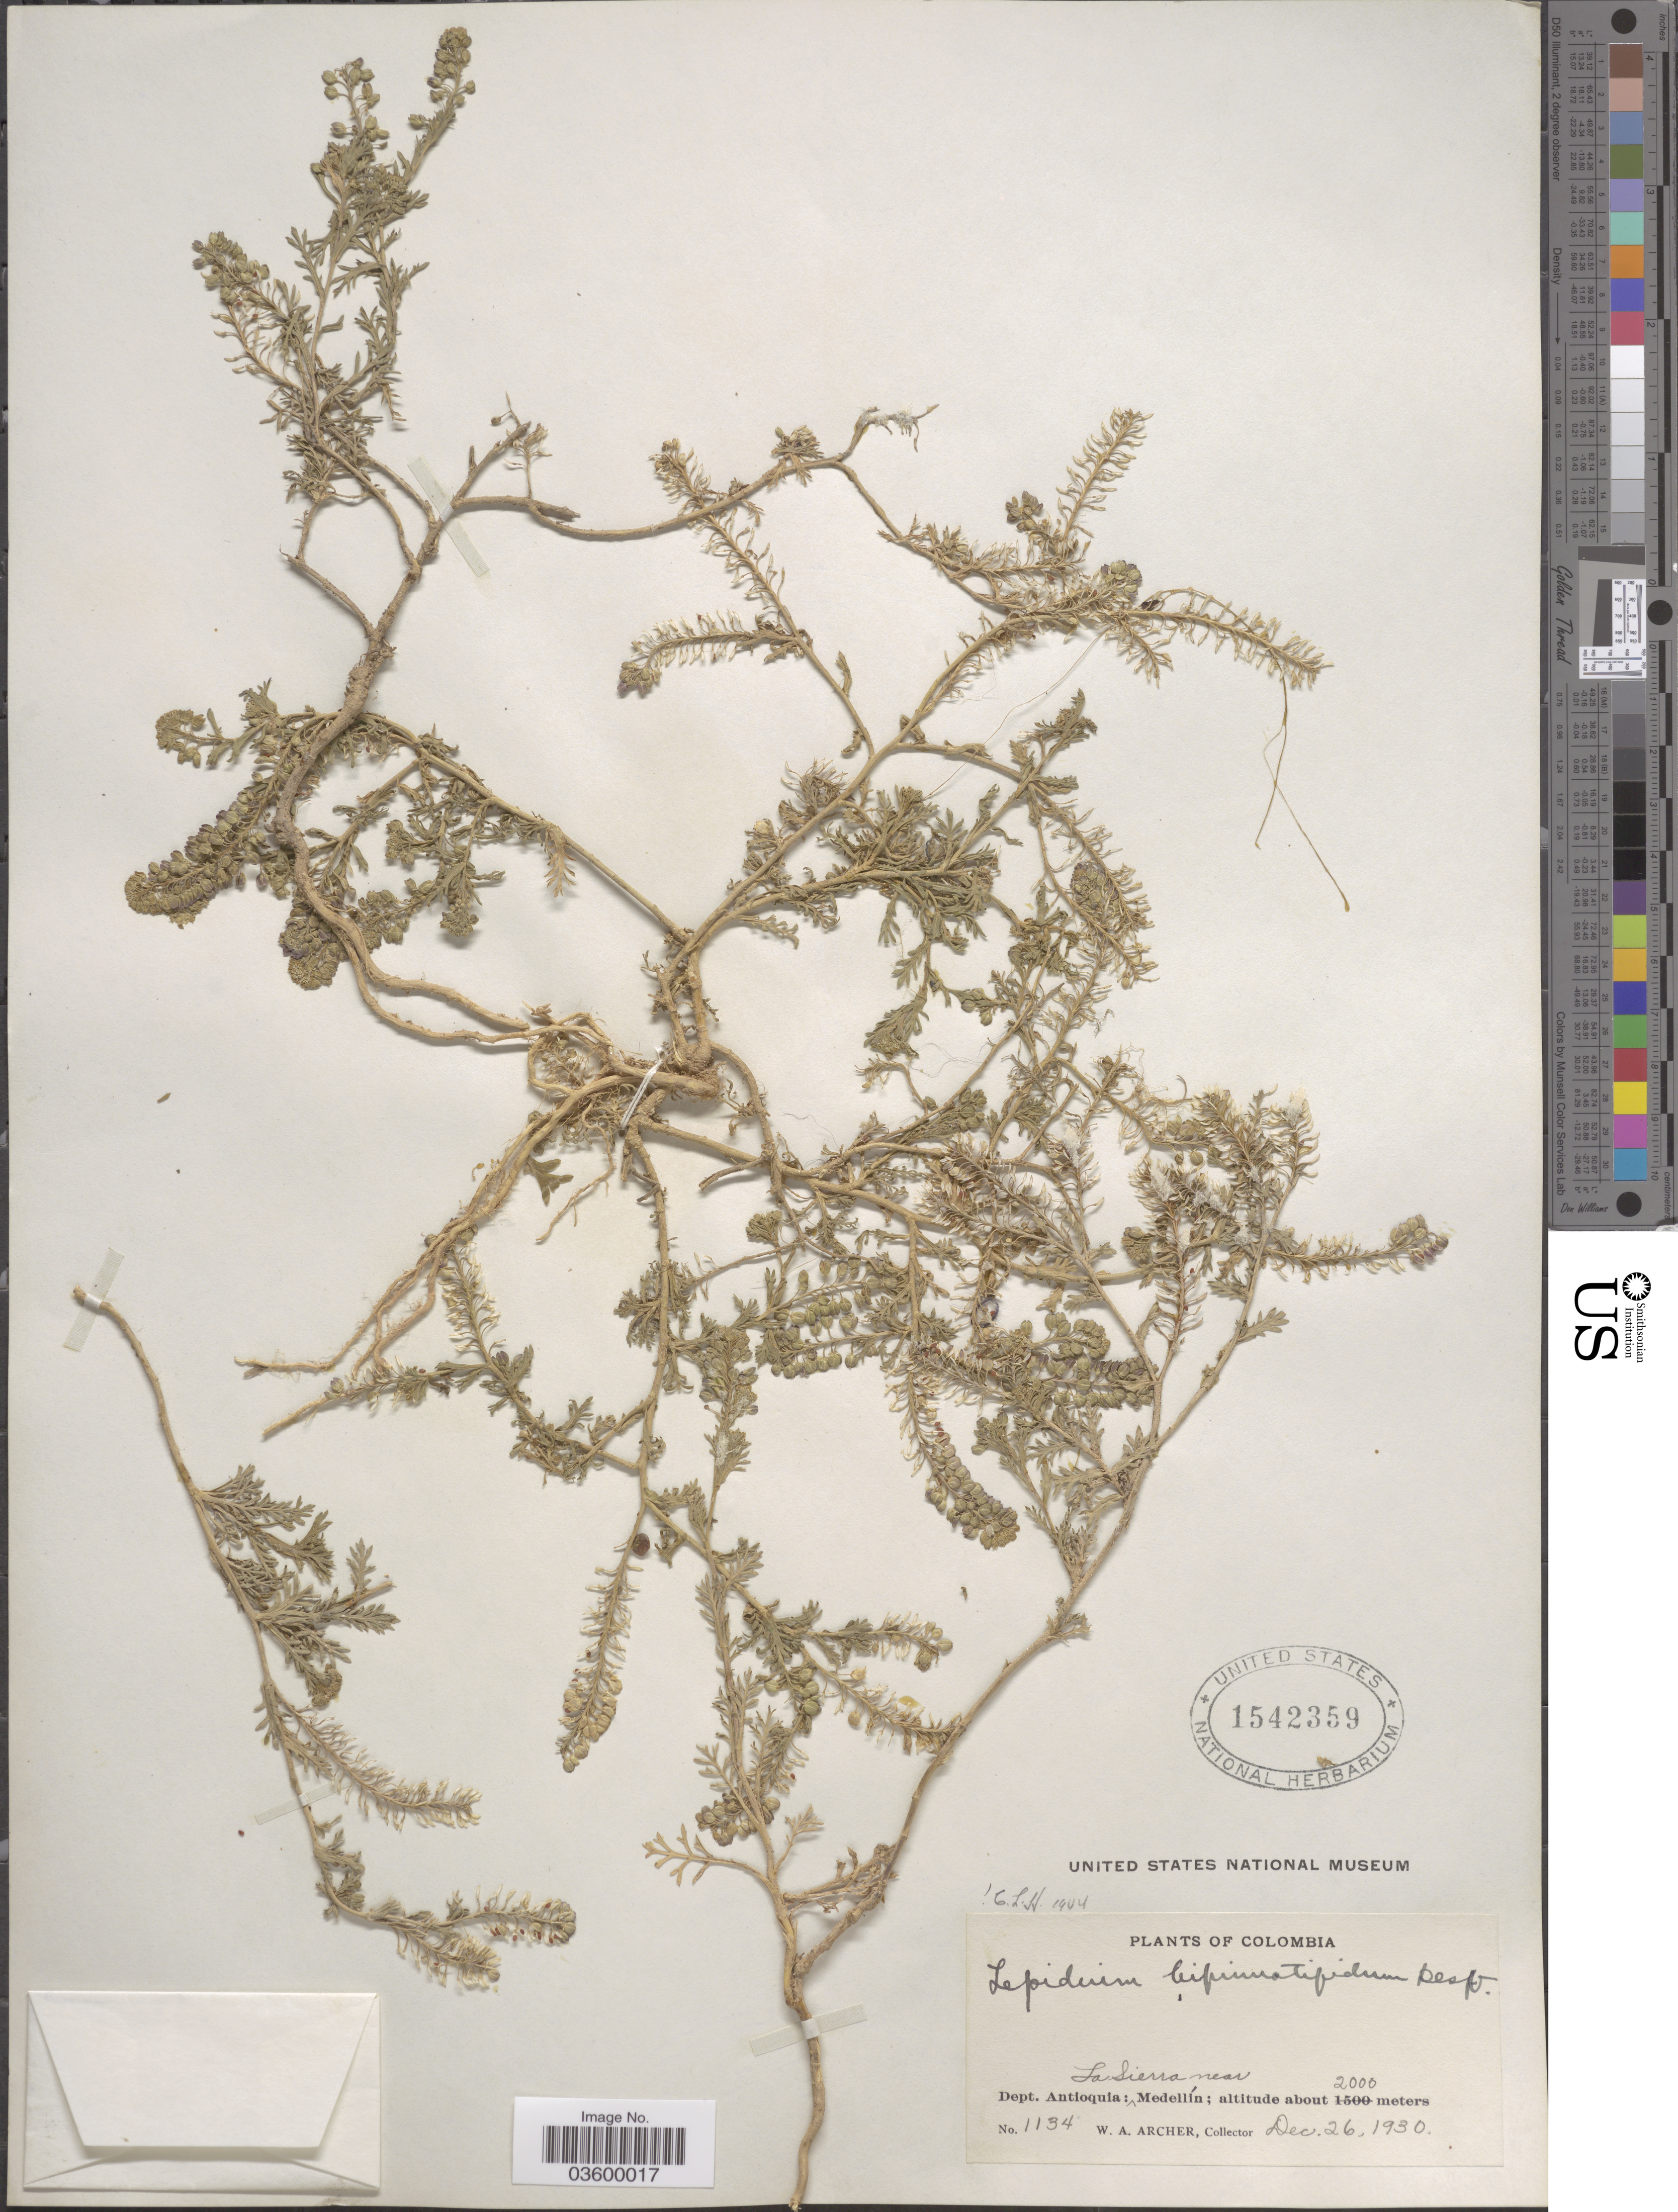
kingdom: Plantae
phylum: Tracheophyta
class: Magnoliopsida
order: Brassicales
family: Brassicaceae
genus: Lepidium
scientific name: Lepidium bipinnatifidum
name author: Desv.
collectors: W. Archer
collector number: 1134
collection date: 1930-12-26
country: Colombia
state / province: Antioquia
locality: Dept. Antioquia: La Sierra near Medellín.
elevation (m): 2000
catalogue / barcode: US 1542359